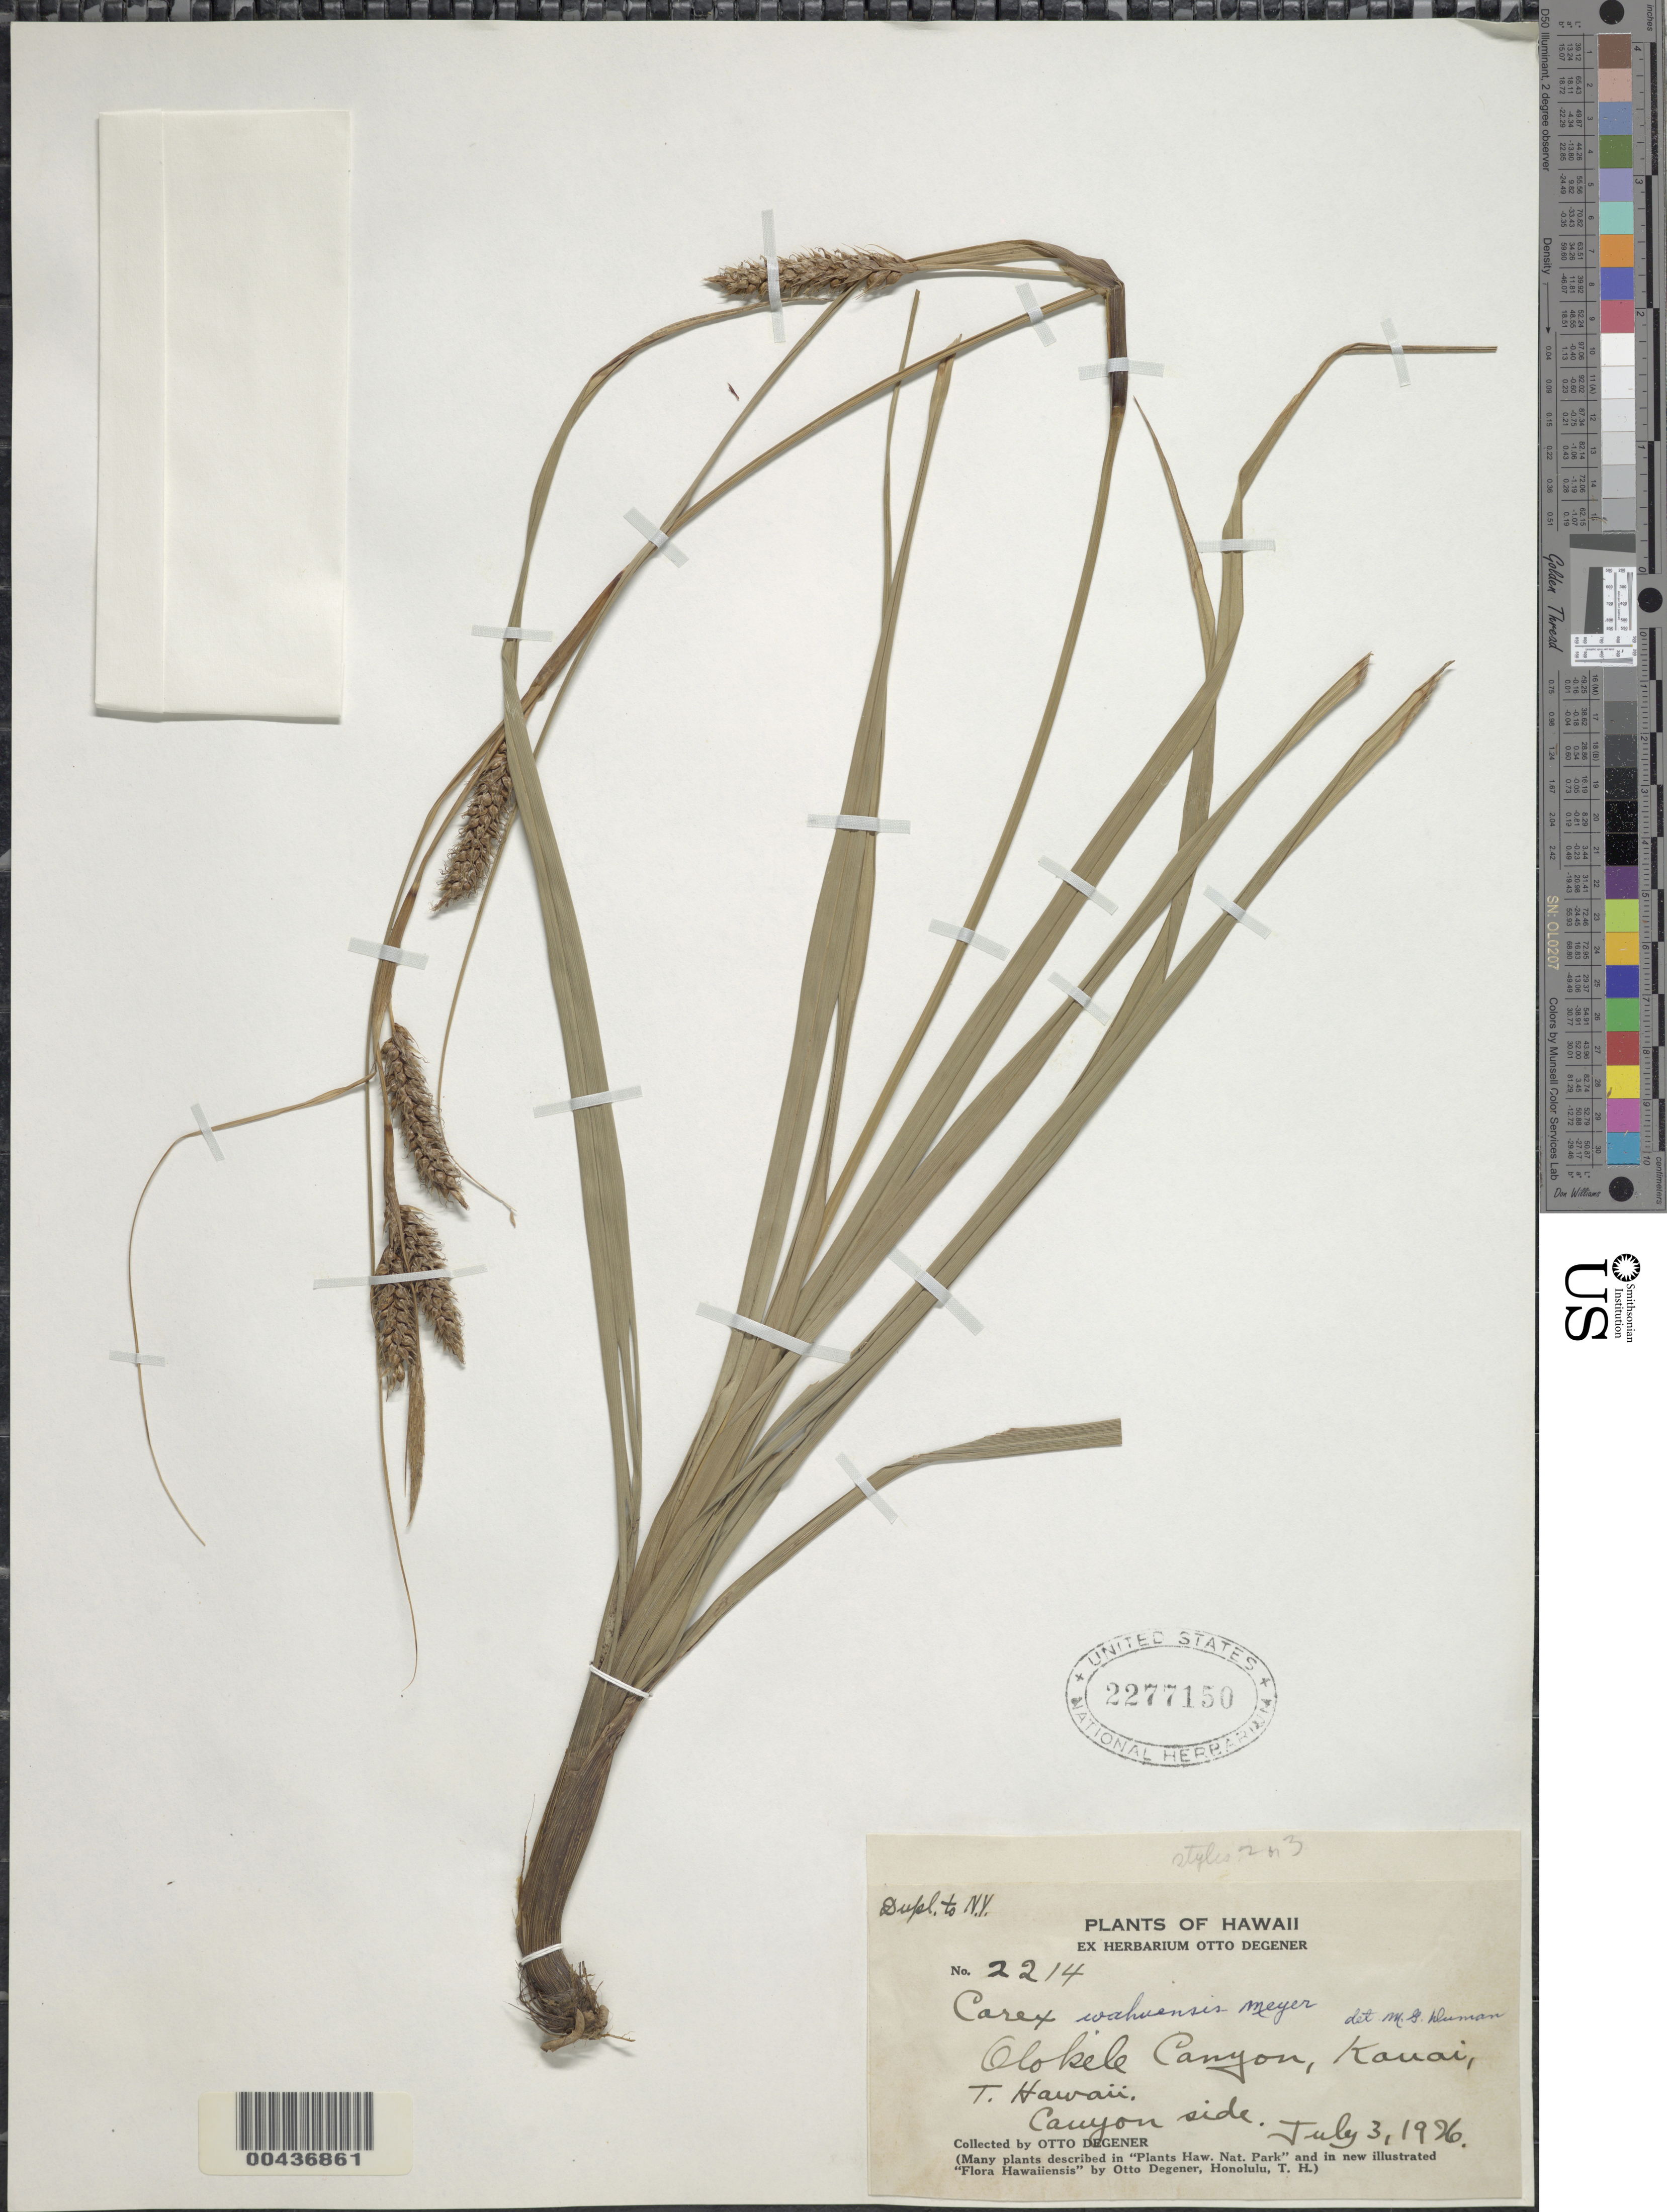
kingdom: Plantae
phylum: Tracheophyta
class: Liliopsida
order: Poales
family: Cyperaceae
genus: Carex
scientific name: Carex wahuensis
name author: C.A. Mey.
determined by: Duman, M. G.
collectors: O. Degener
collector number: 2214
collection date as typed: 3 Jul 1926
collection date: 1926-07-03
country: United States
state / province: Hawaii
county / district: Kauai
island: Kaua'i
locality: Olokele Canyon, Kauai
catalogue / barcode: US 2277130